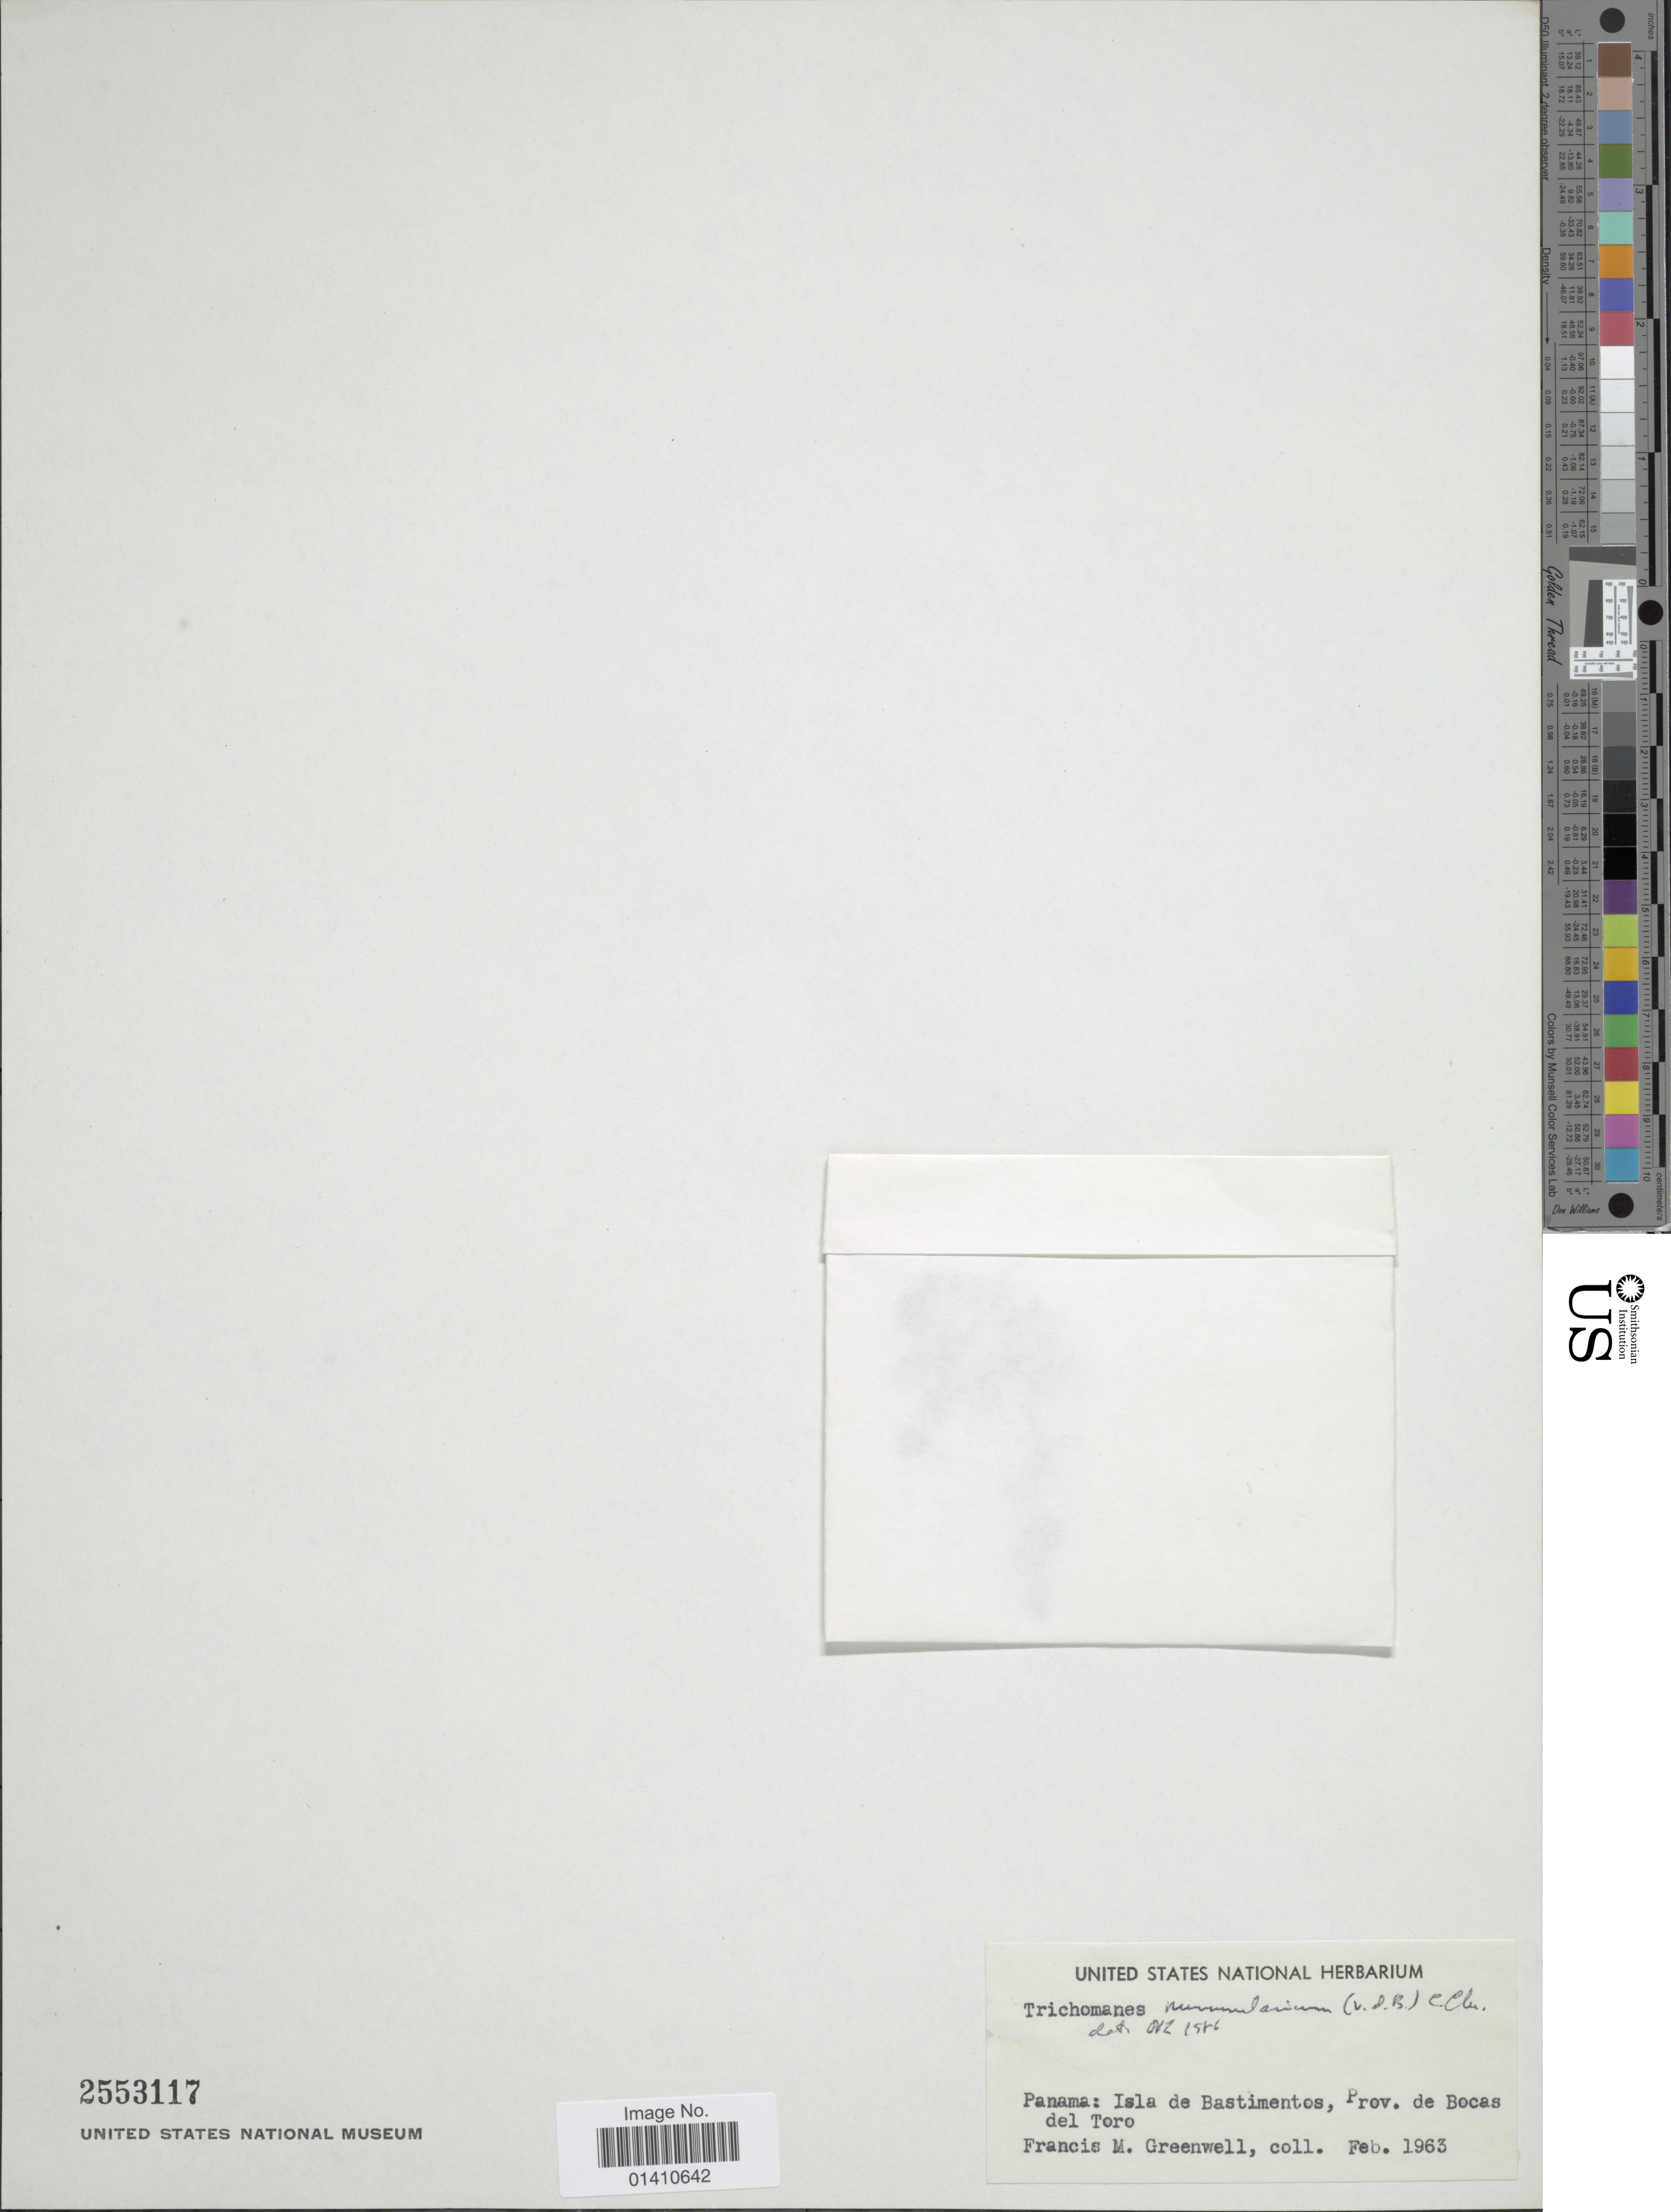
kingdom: Plantae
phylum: Tracheophyta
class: Polypodiopsida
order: Hymenophyllales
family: Hymenophyllaceae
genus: Didymoglossum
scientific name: Didymoglossum nummularium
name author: Bosch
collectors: F. Greenwell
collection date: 1963-02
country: Panama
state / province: Bocas del Toro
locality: Isla de Bastimento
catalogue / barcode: US 2553117